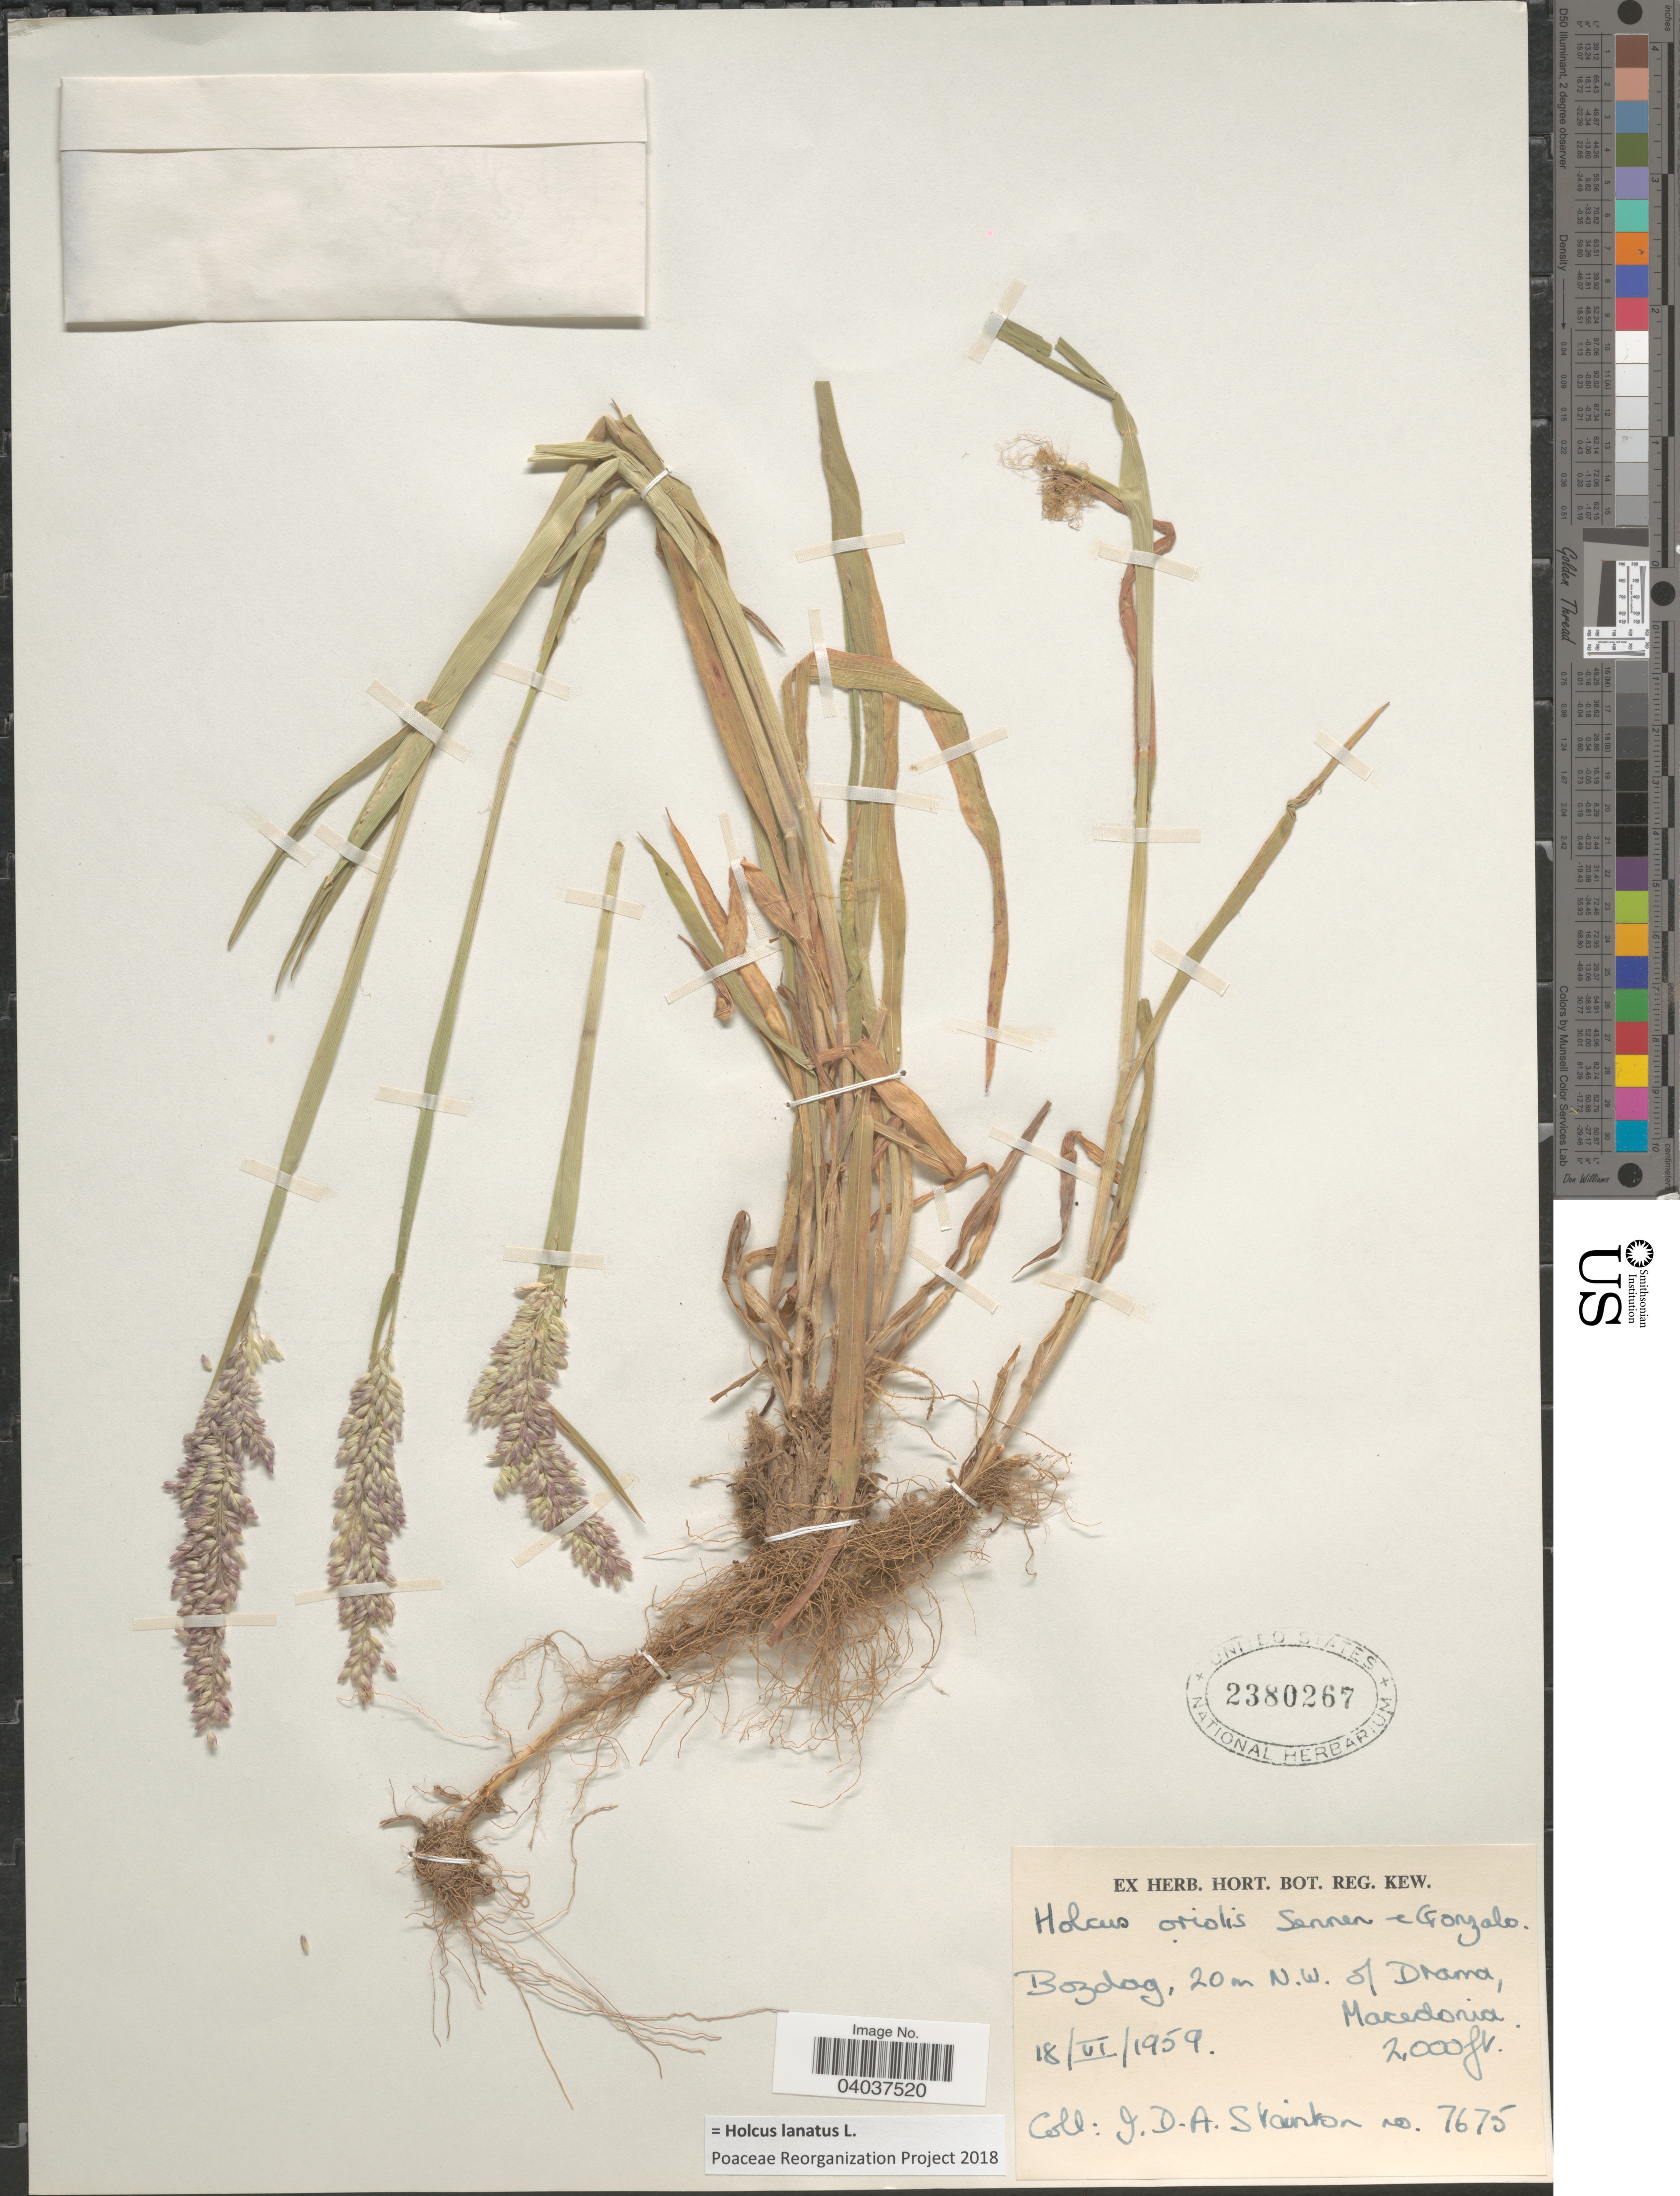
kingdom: Plantae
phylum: Tracheophyta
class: Liliopsida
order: Poales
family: Poaceae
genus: Holcus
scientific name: Holcus lanatus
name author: L.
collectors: J. Stainton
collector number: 7675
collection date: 1959-06-18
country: Greece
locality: Bozdag, 20 m N.W. of Drama, Macedonia.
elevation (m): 610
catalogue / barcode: US 2380267